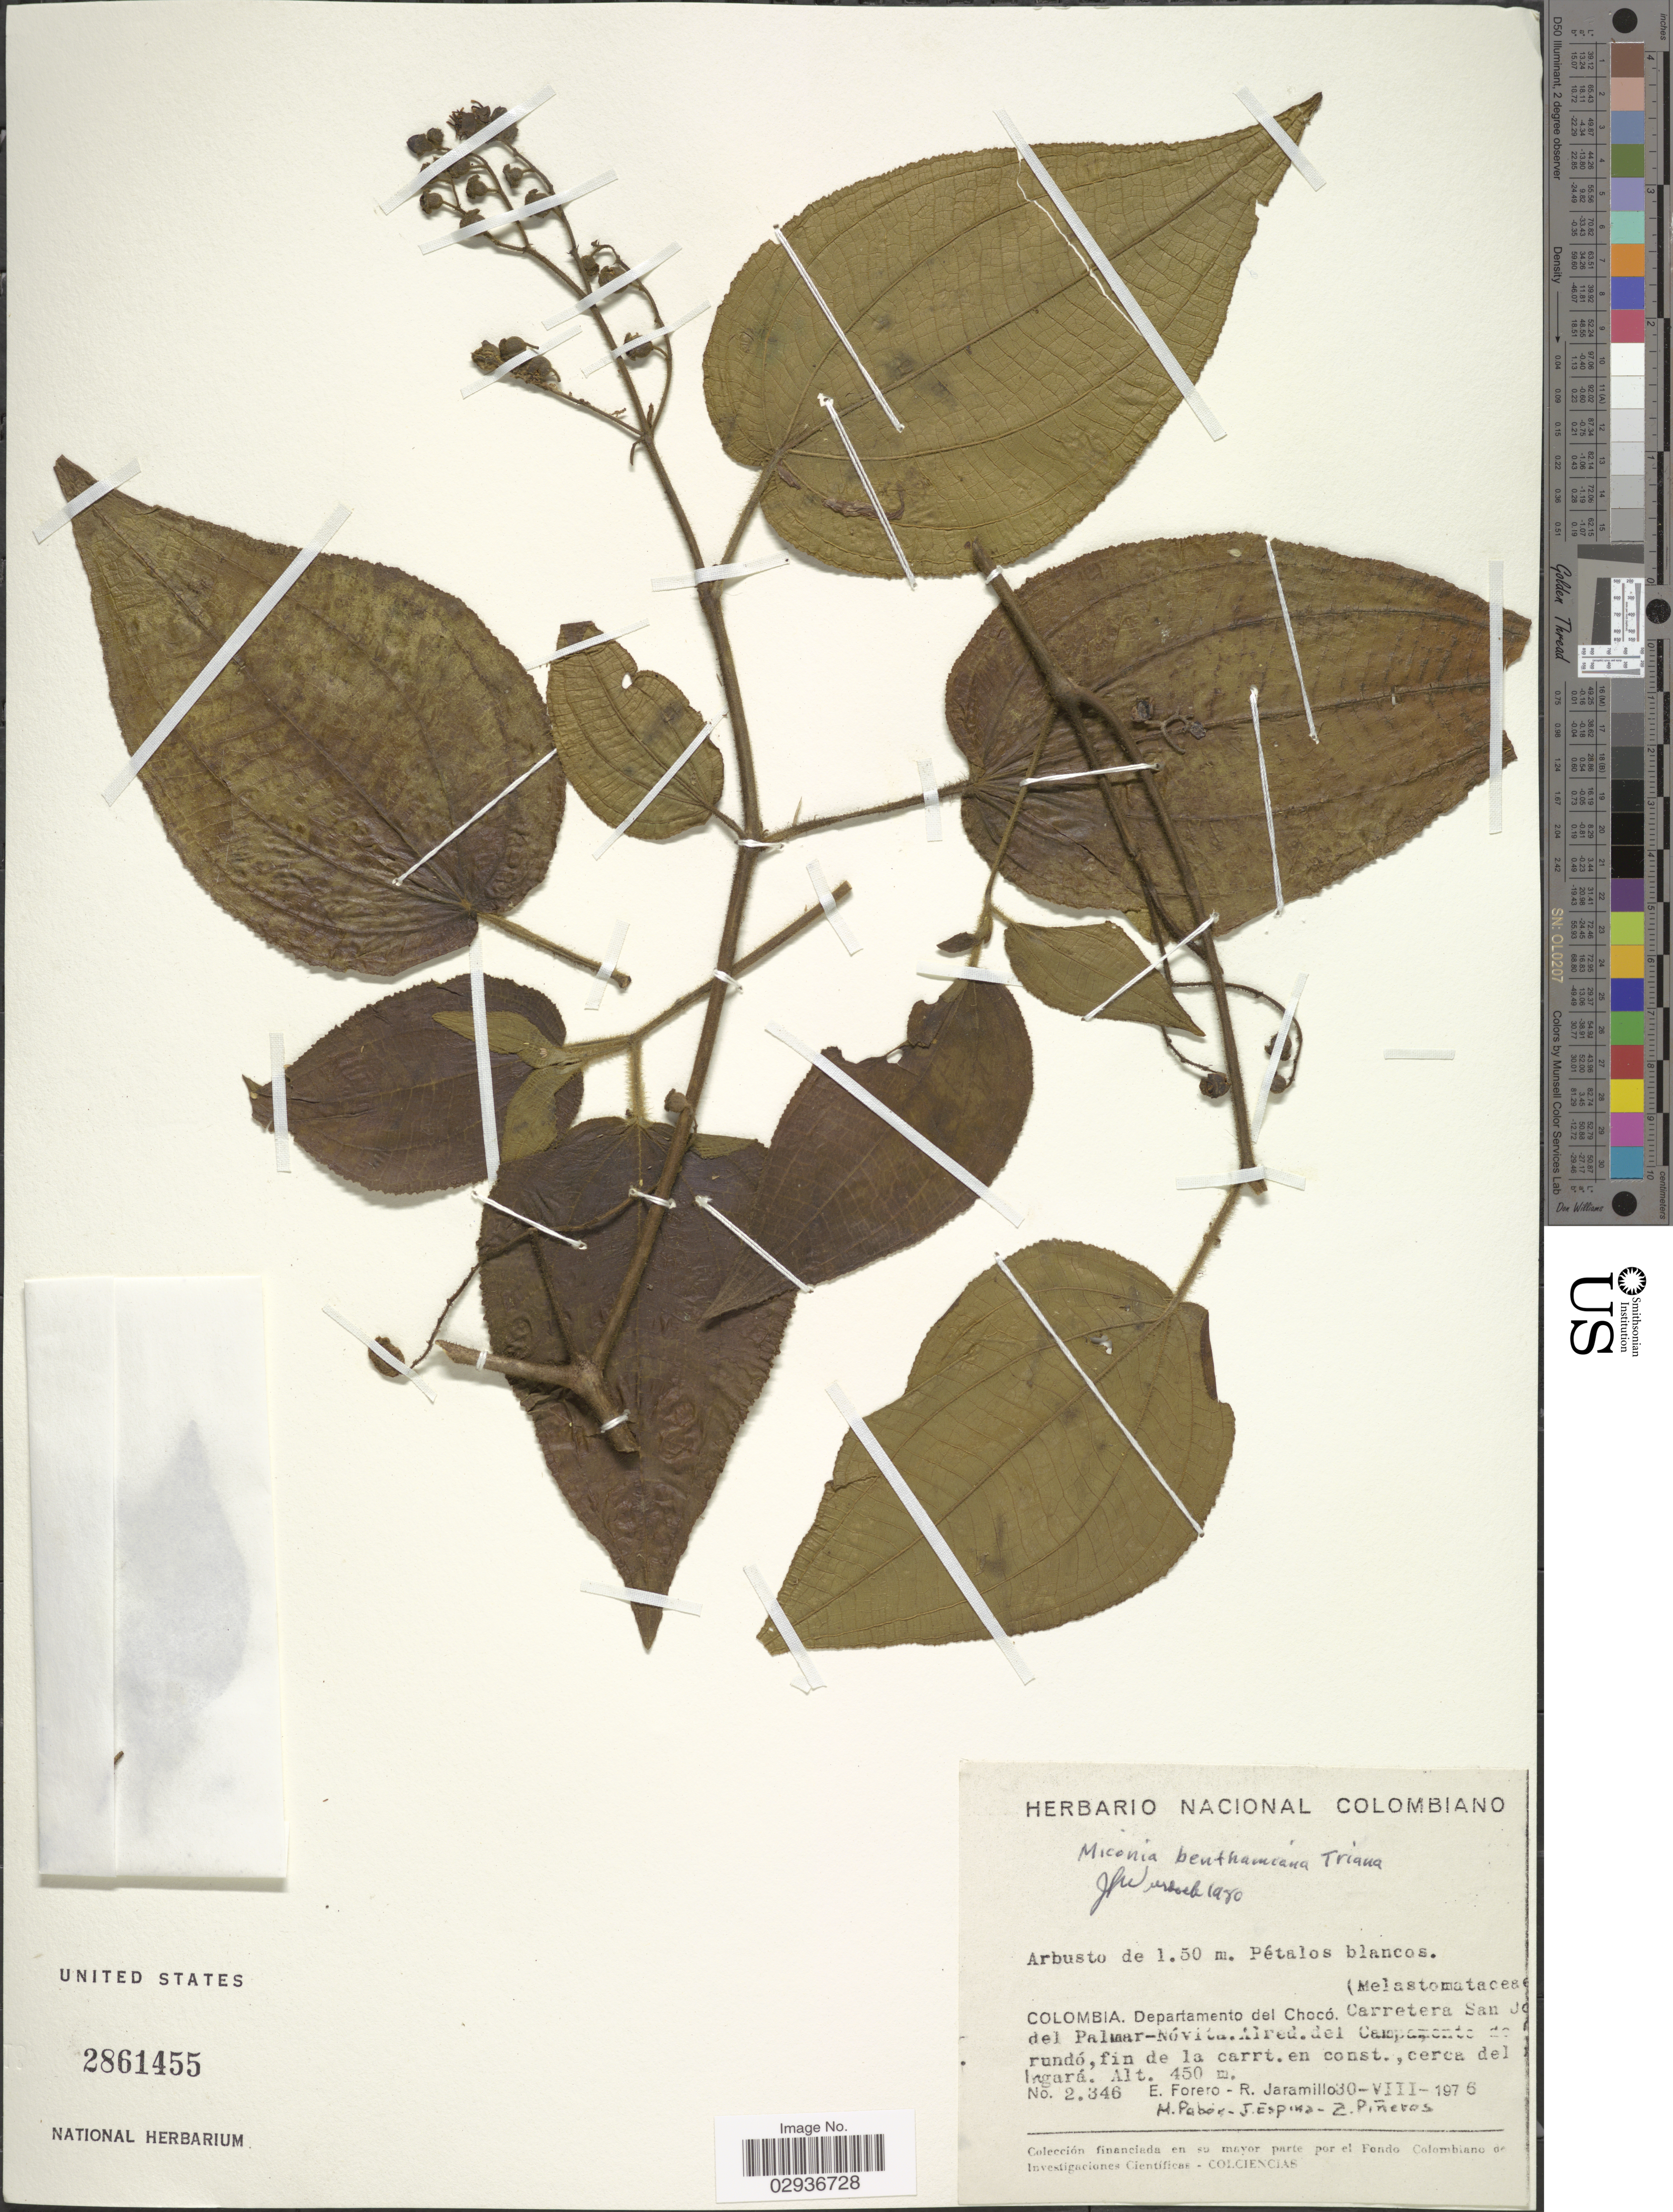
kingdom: Plantae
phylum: Tracheophyta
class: Magnoliopsida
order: Myrtales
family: Melastomataceae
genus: Miconia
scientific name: Miconia benthamiana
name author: Triana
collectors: E. Forero, R. Jaramillo, M. Pabon, J. Espina & Z. Piñeros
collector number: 2346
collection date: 1976-08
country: Colombia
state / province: Chocó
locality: Departamento del Chocó. Carretera San Jose del Palmar - Nóvita. Alred. del Campamento de rundó, fin de la carrt. en const., cerca del lagará.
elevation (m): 450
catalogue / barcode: US 2861455